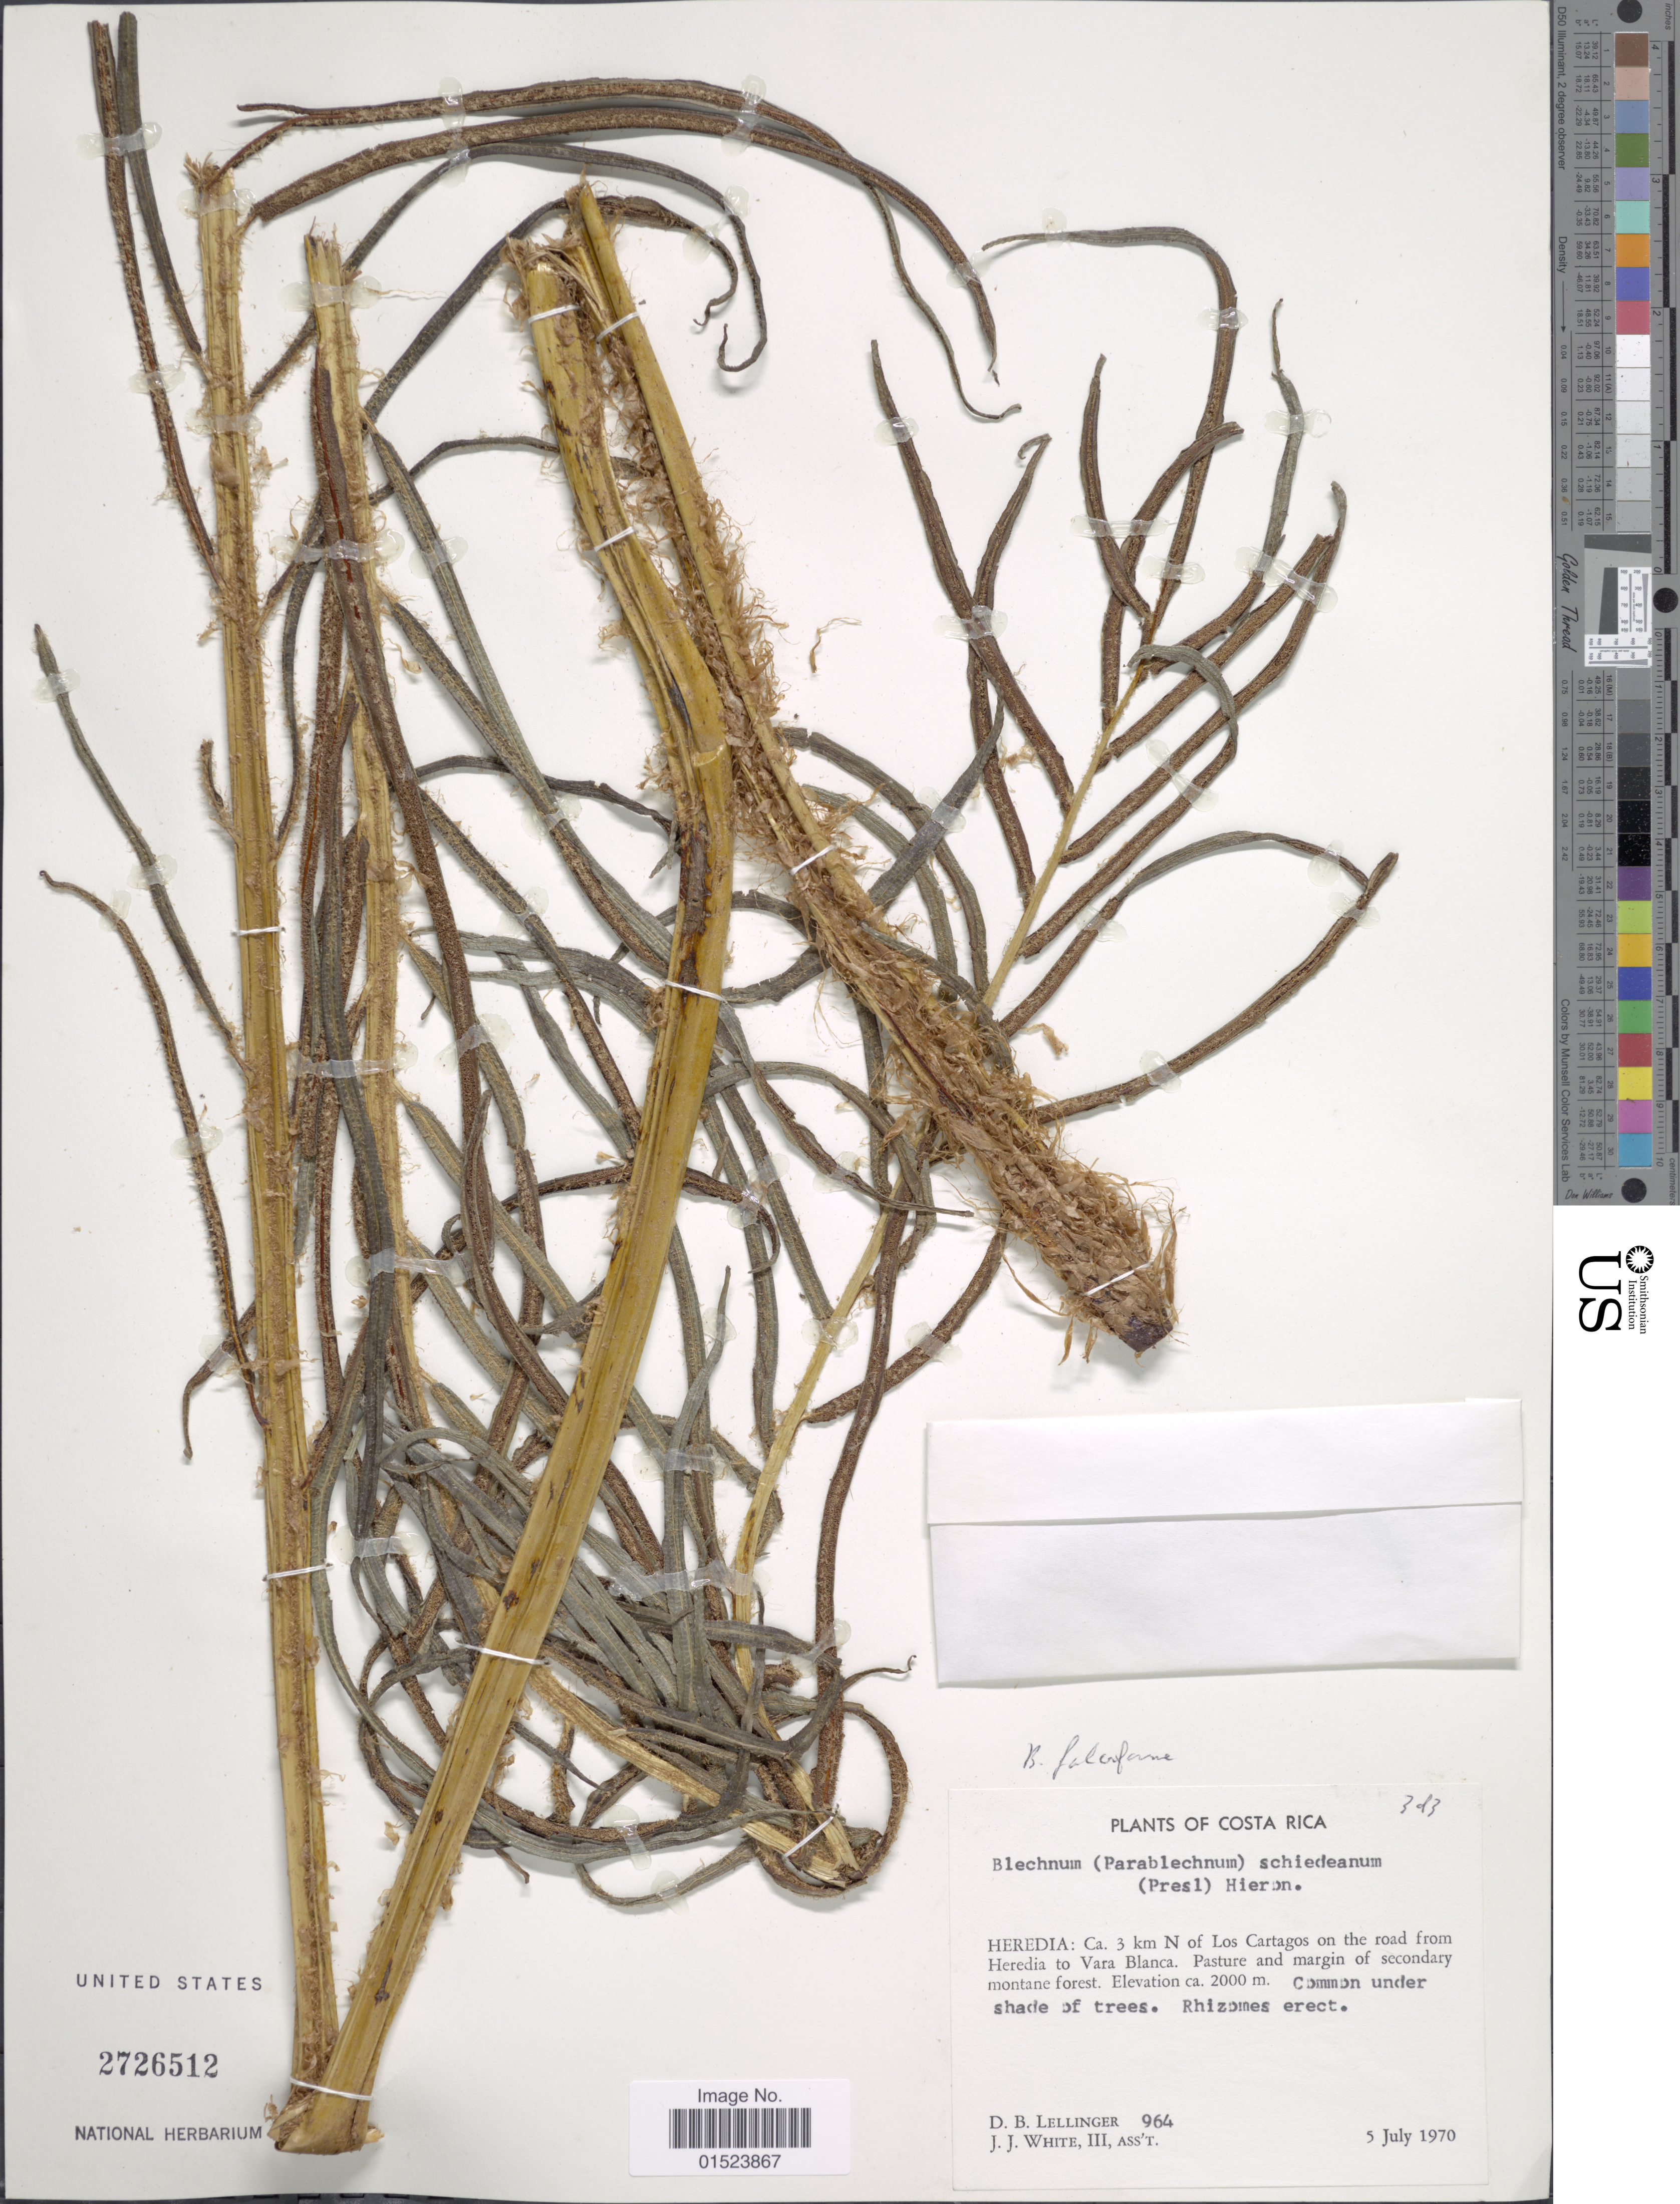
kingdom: Plantae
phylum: Tracheophyta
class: Polypodiopsida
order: Polypodiales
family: Blechnaceae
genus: Blechnum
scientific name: Blechnum falciforme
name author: (Liebm.) C. Chr.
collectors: D. B. Lellinger & J. J. White III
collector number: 964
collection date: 1970-07-05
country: Costa Rica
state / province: Heredia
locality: Ca. 3 km N of Los Cartagos on the road from Heredia to Vara Blanca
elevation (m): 2000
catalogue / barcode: US 2726512